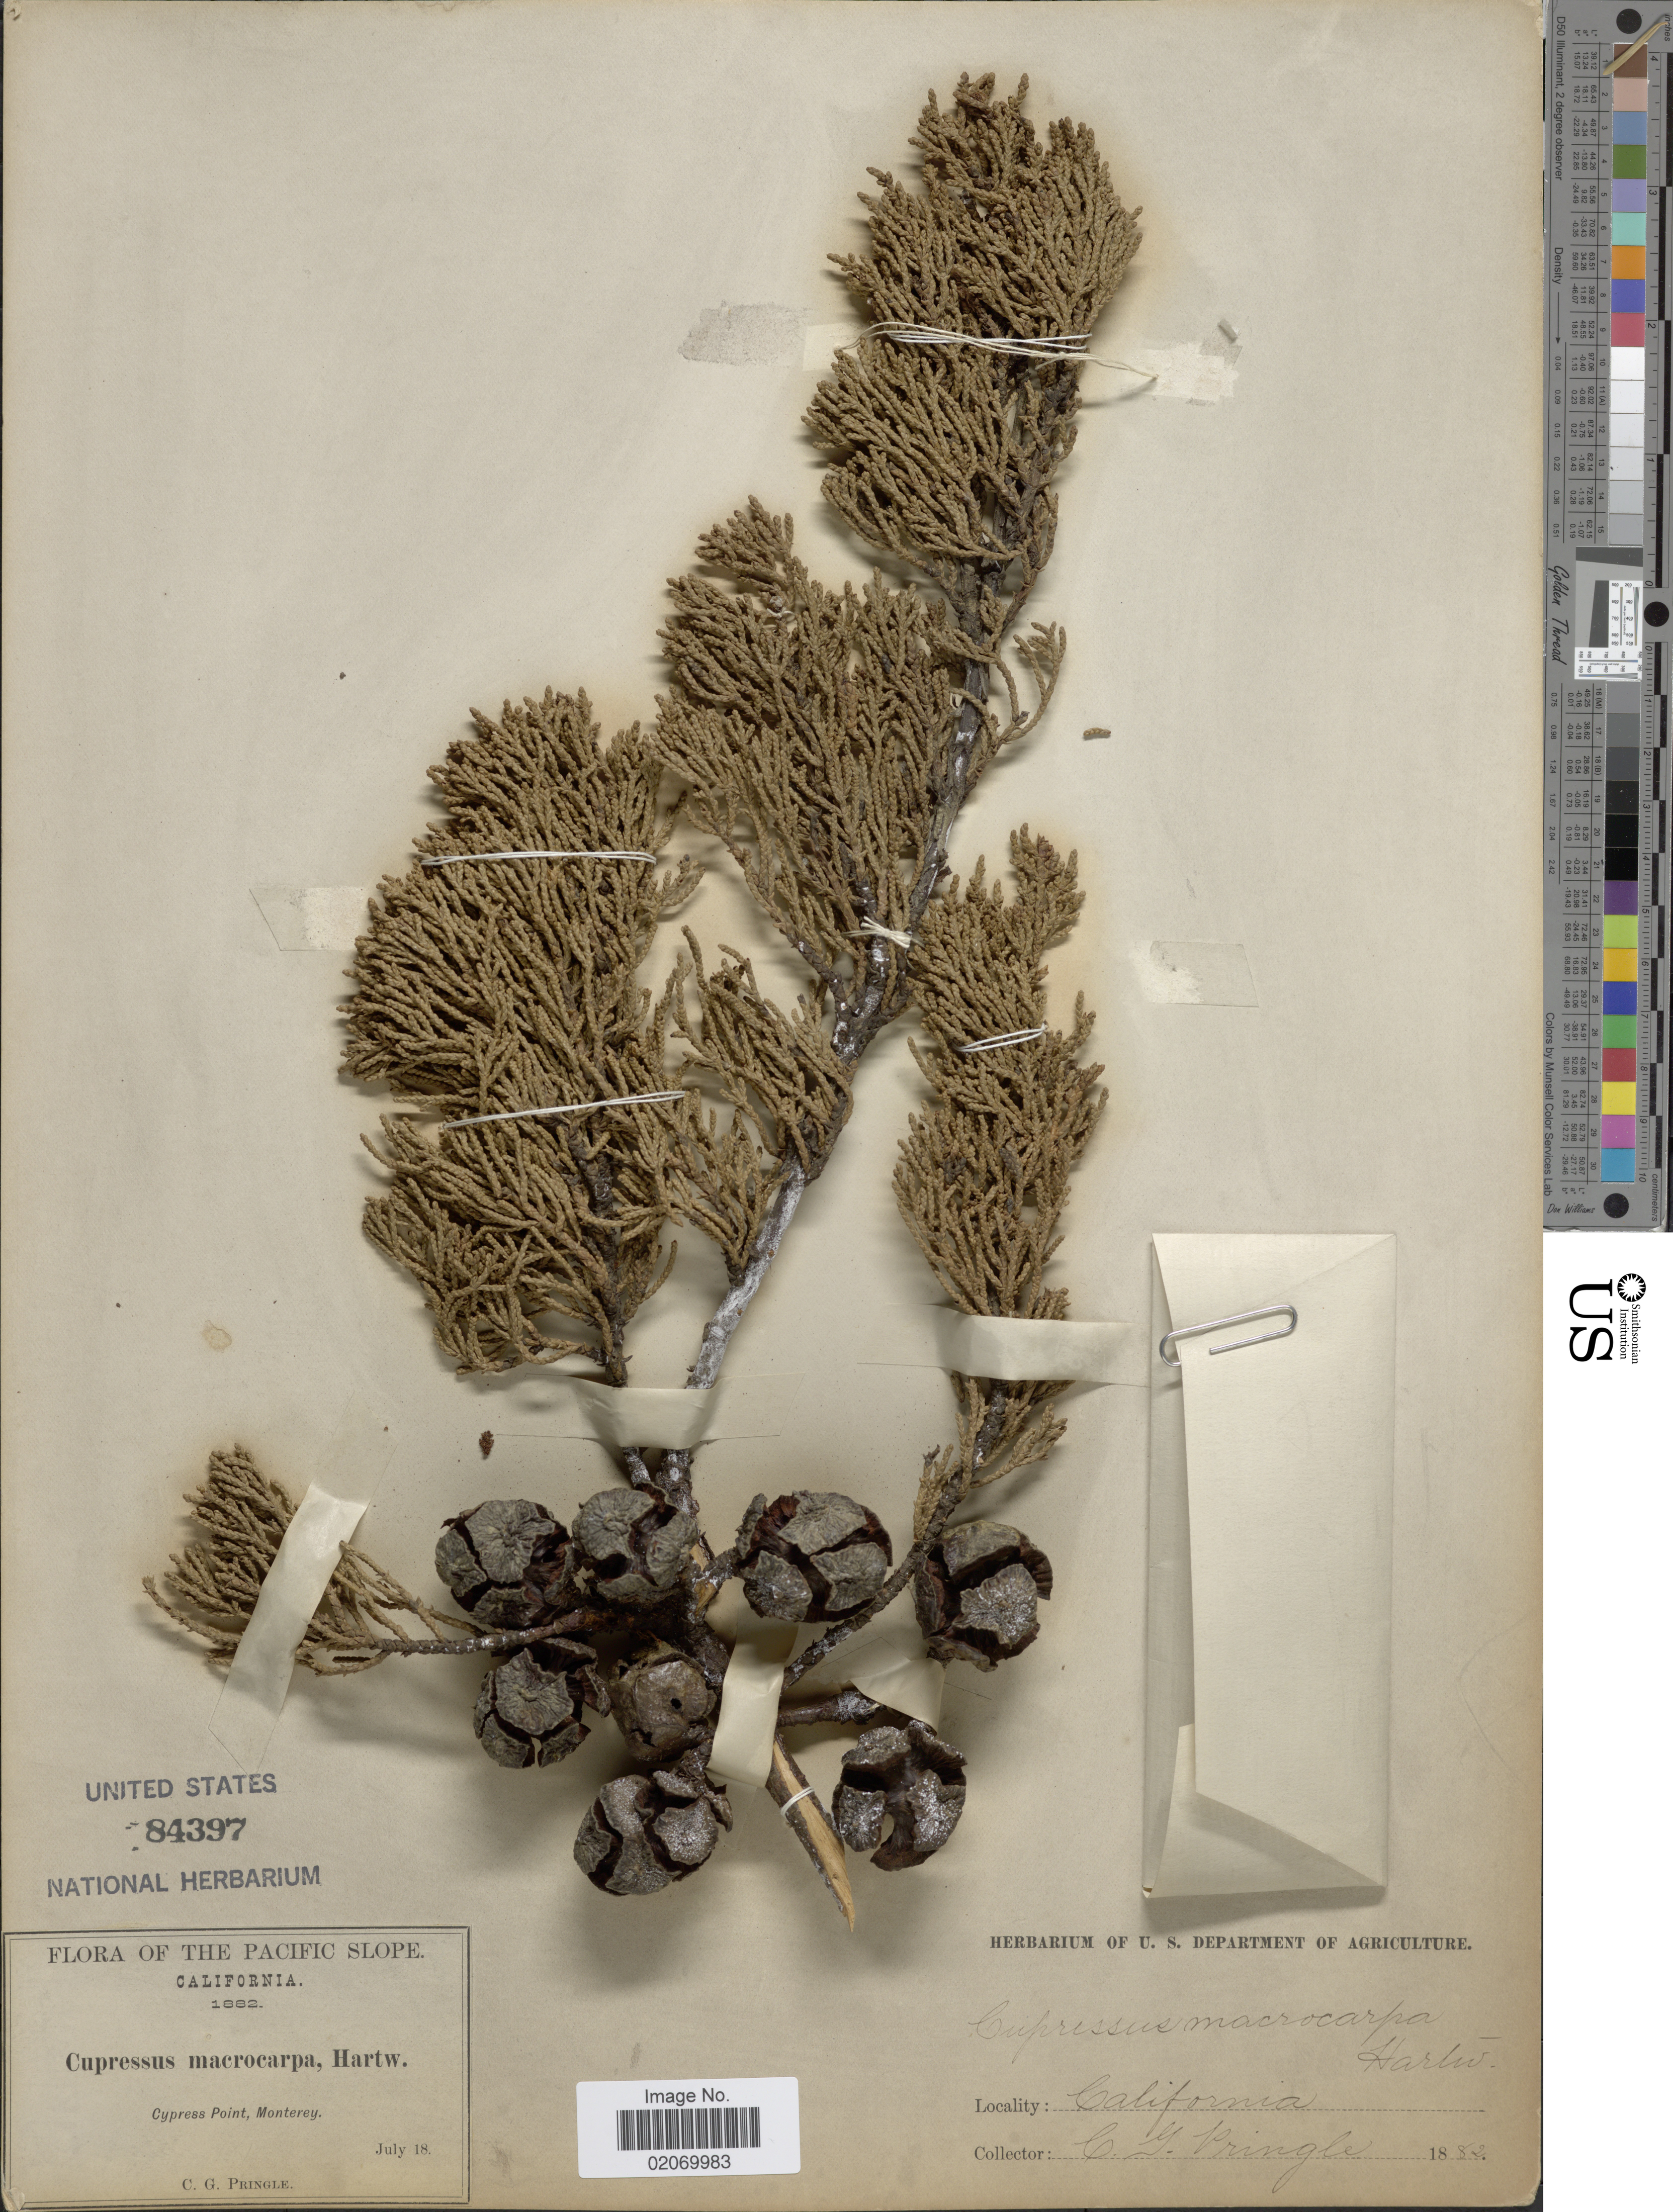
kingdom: Plantae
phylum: Tracheophyta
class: Pinopsida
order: Pinales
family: Cupressaceae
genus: Hesperocyparis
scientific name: Hesperocyparis macrocarpa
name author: (Hartw. ex Gordon) Bartel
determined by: (US) Smithsonian Institution - National Museum of Natural History - Department of Botany (UNITED STATES)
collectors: C. G. Pringle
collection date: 1882-07-18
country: United States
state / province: California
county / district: Monterey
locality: The Pacific Slope, Cypress Point, Monterey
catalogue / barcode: US 84397